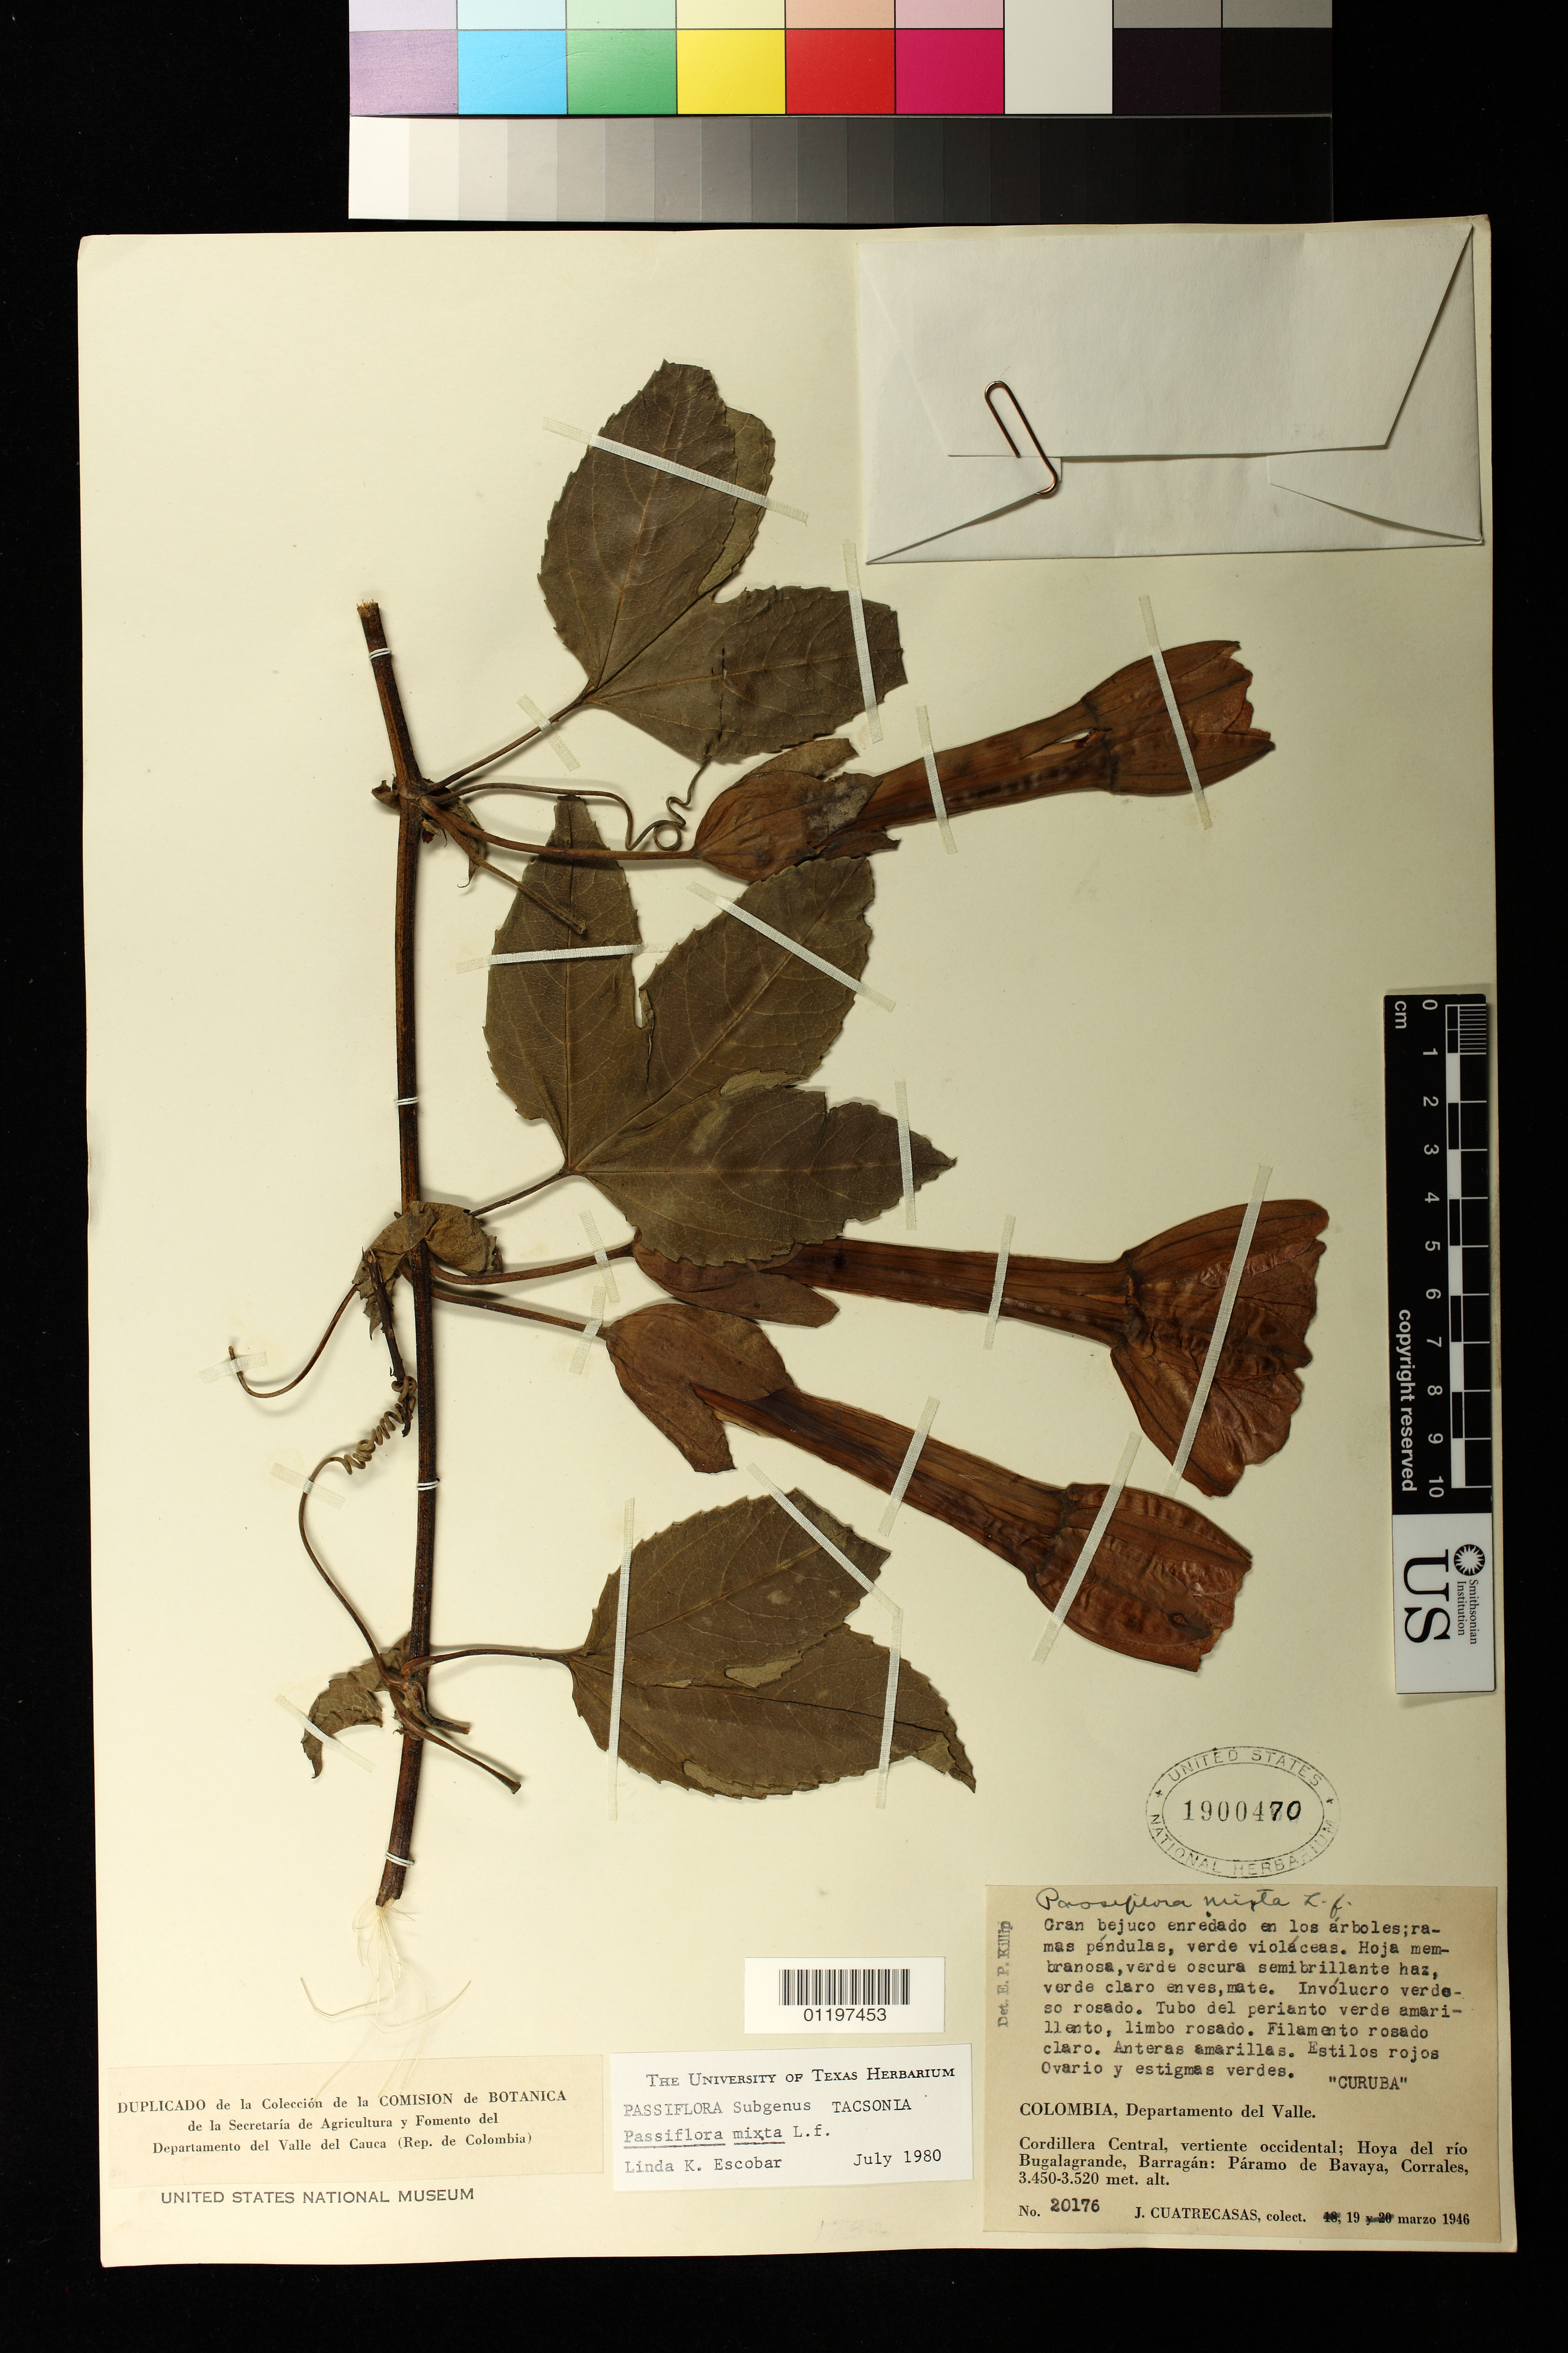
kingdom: Plantae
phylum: Tracheophyta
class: Magnoliopsida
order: Malpighiales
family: Passifloraceae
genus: Passiflora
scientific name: Passiflora mixta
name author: L. f.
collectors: J. Cuatrecasas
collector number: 20176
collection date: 1946-03-19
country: Colombia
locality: Paramo de Bavaya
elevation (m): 345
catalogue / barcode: US 1900470